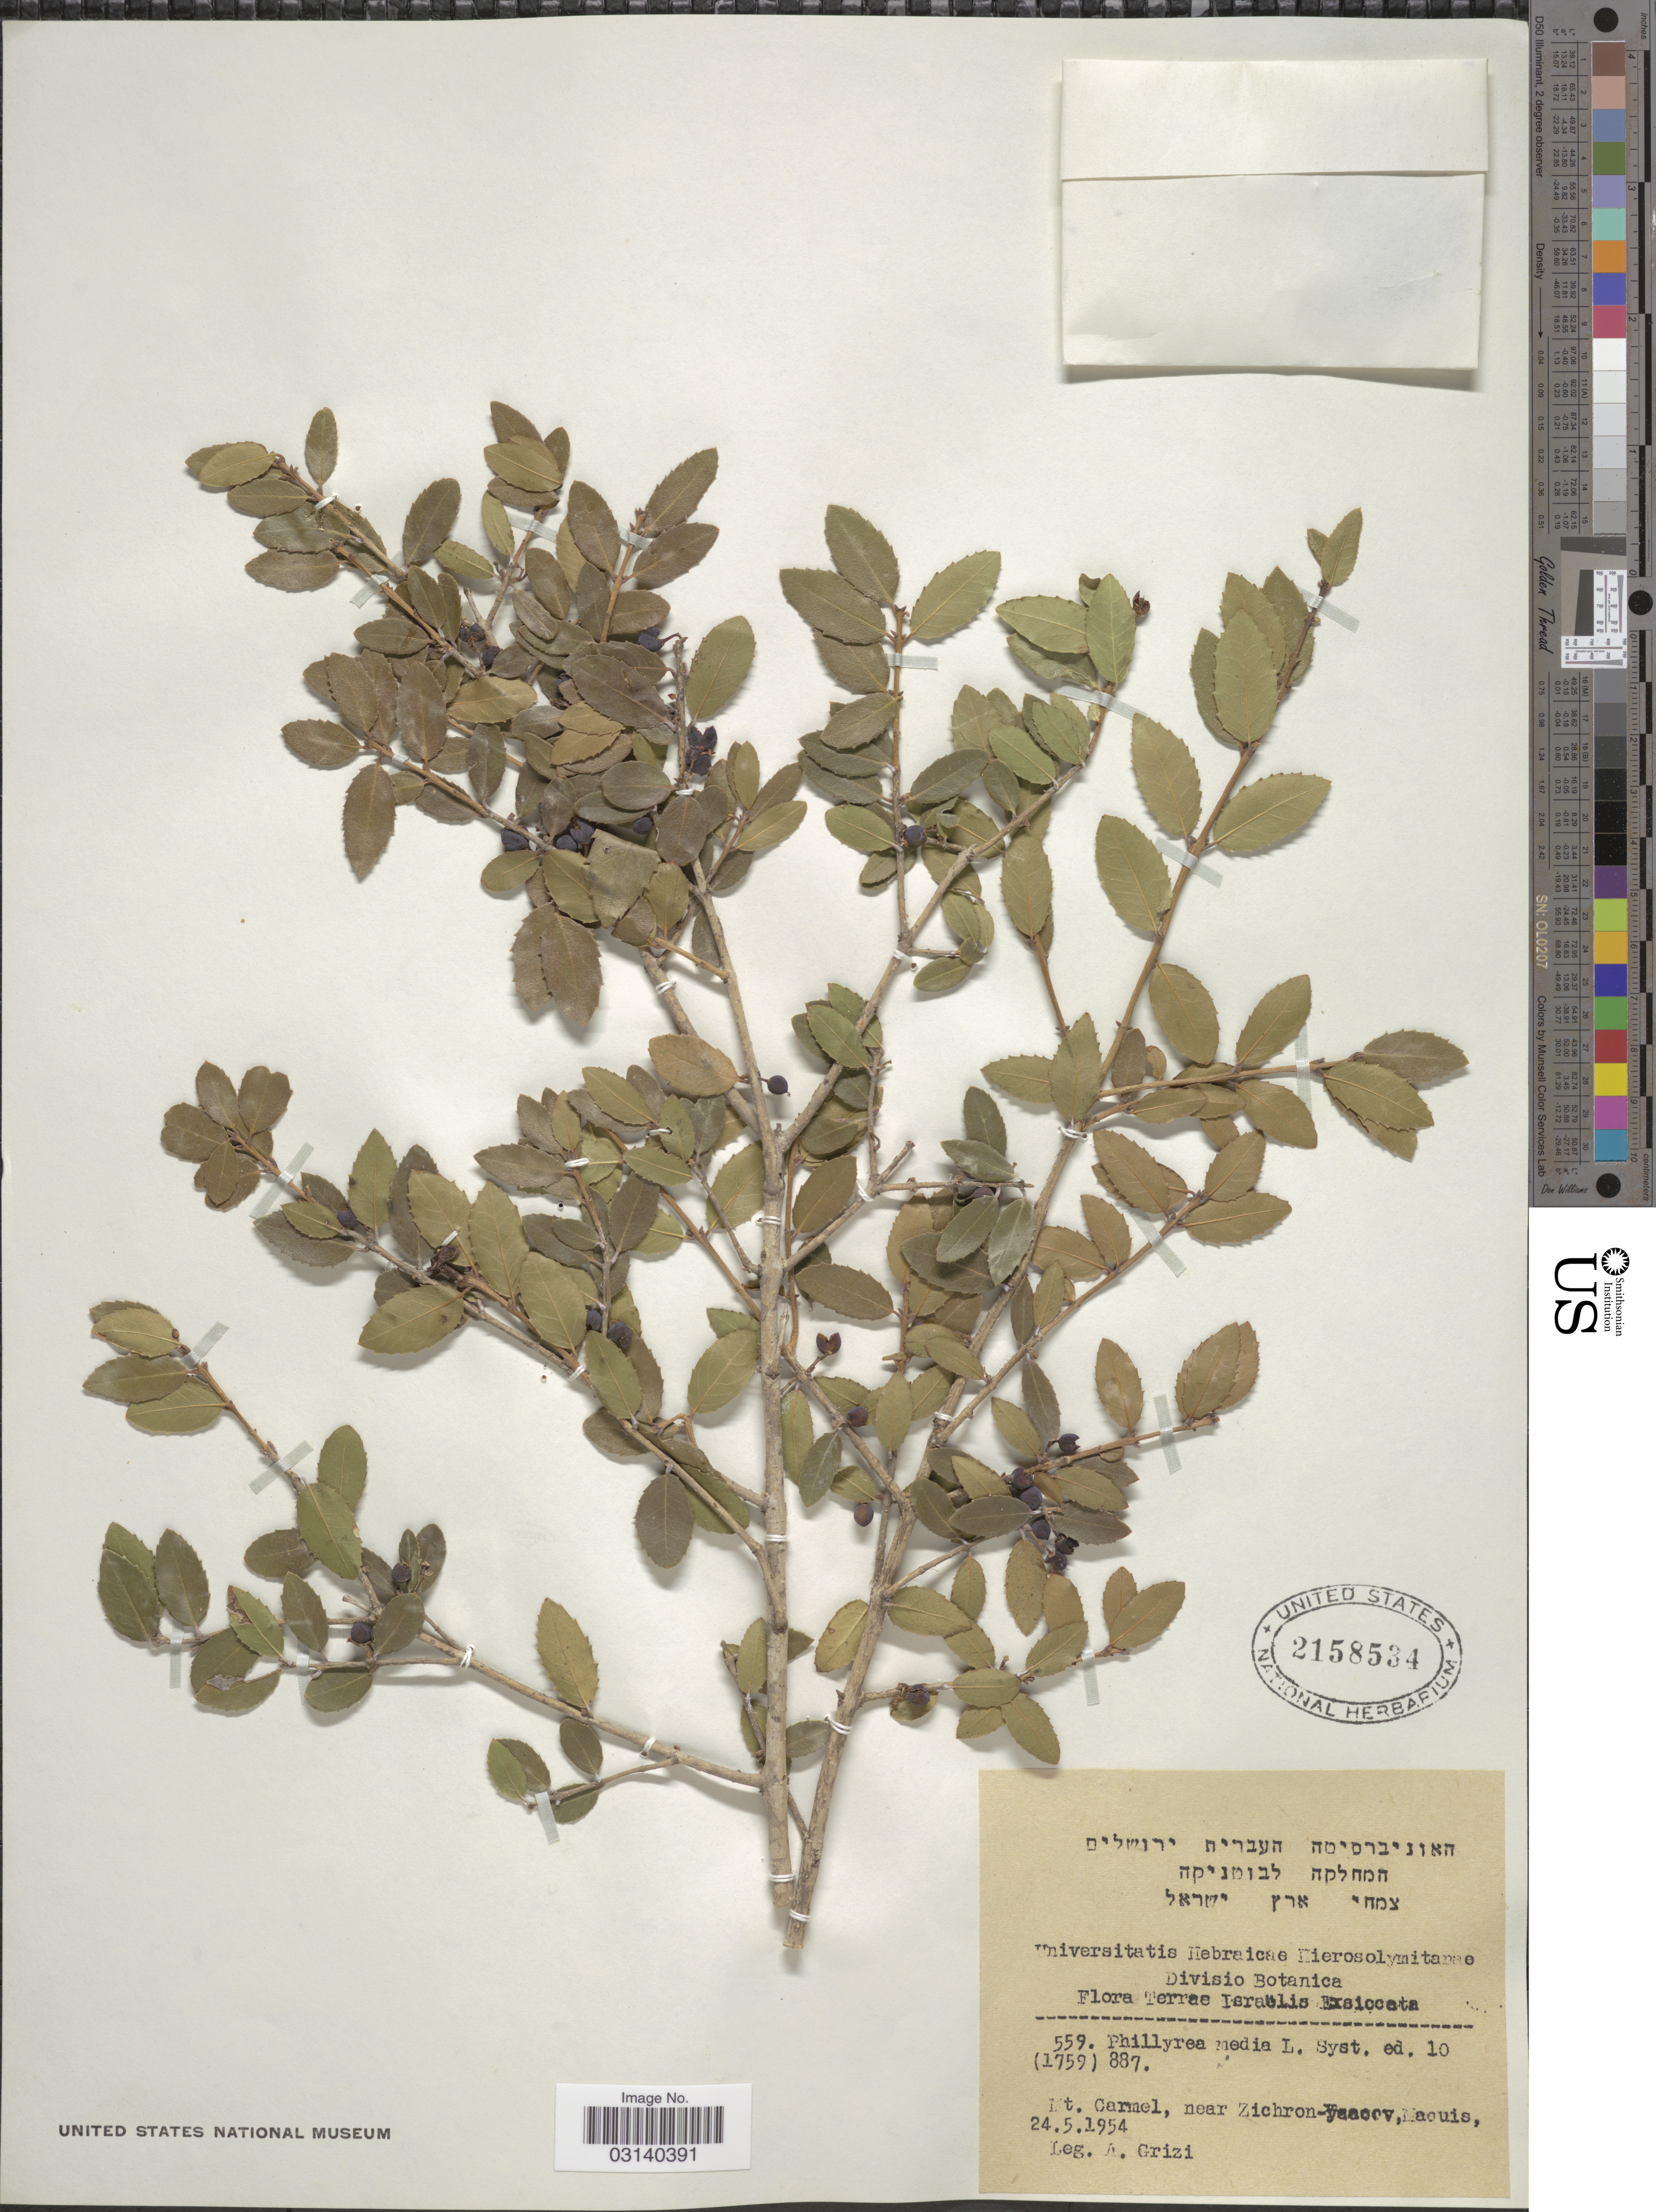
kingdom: Plantae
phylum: Tracheophyta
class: Magnoliopsida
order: Lamiales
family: Oleaceae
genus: Phillyrea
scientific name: Phillyrea media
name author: L.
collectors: A. Grizi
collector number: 559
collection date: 1954-05-24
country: Israel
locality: Terrae Israelis, Mt. Carmel, near Zichron-Yaacov, Maquis.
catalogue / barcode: US 2158534